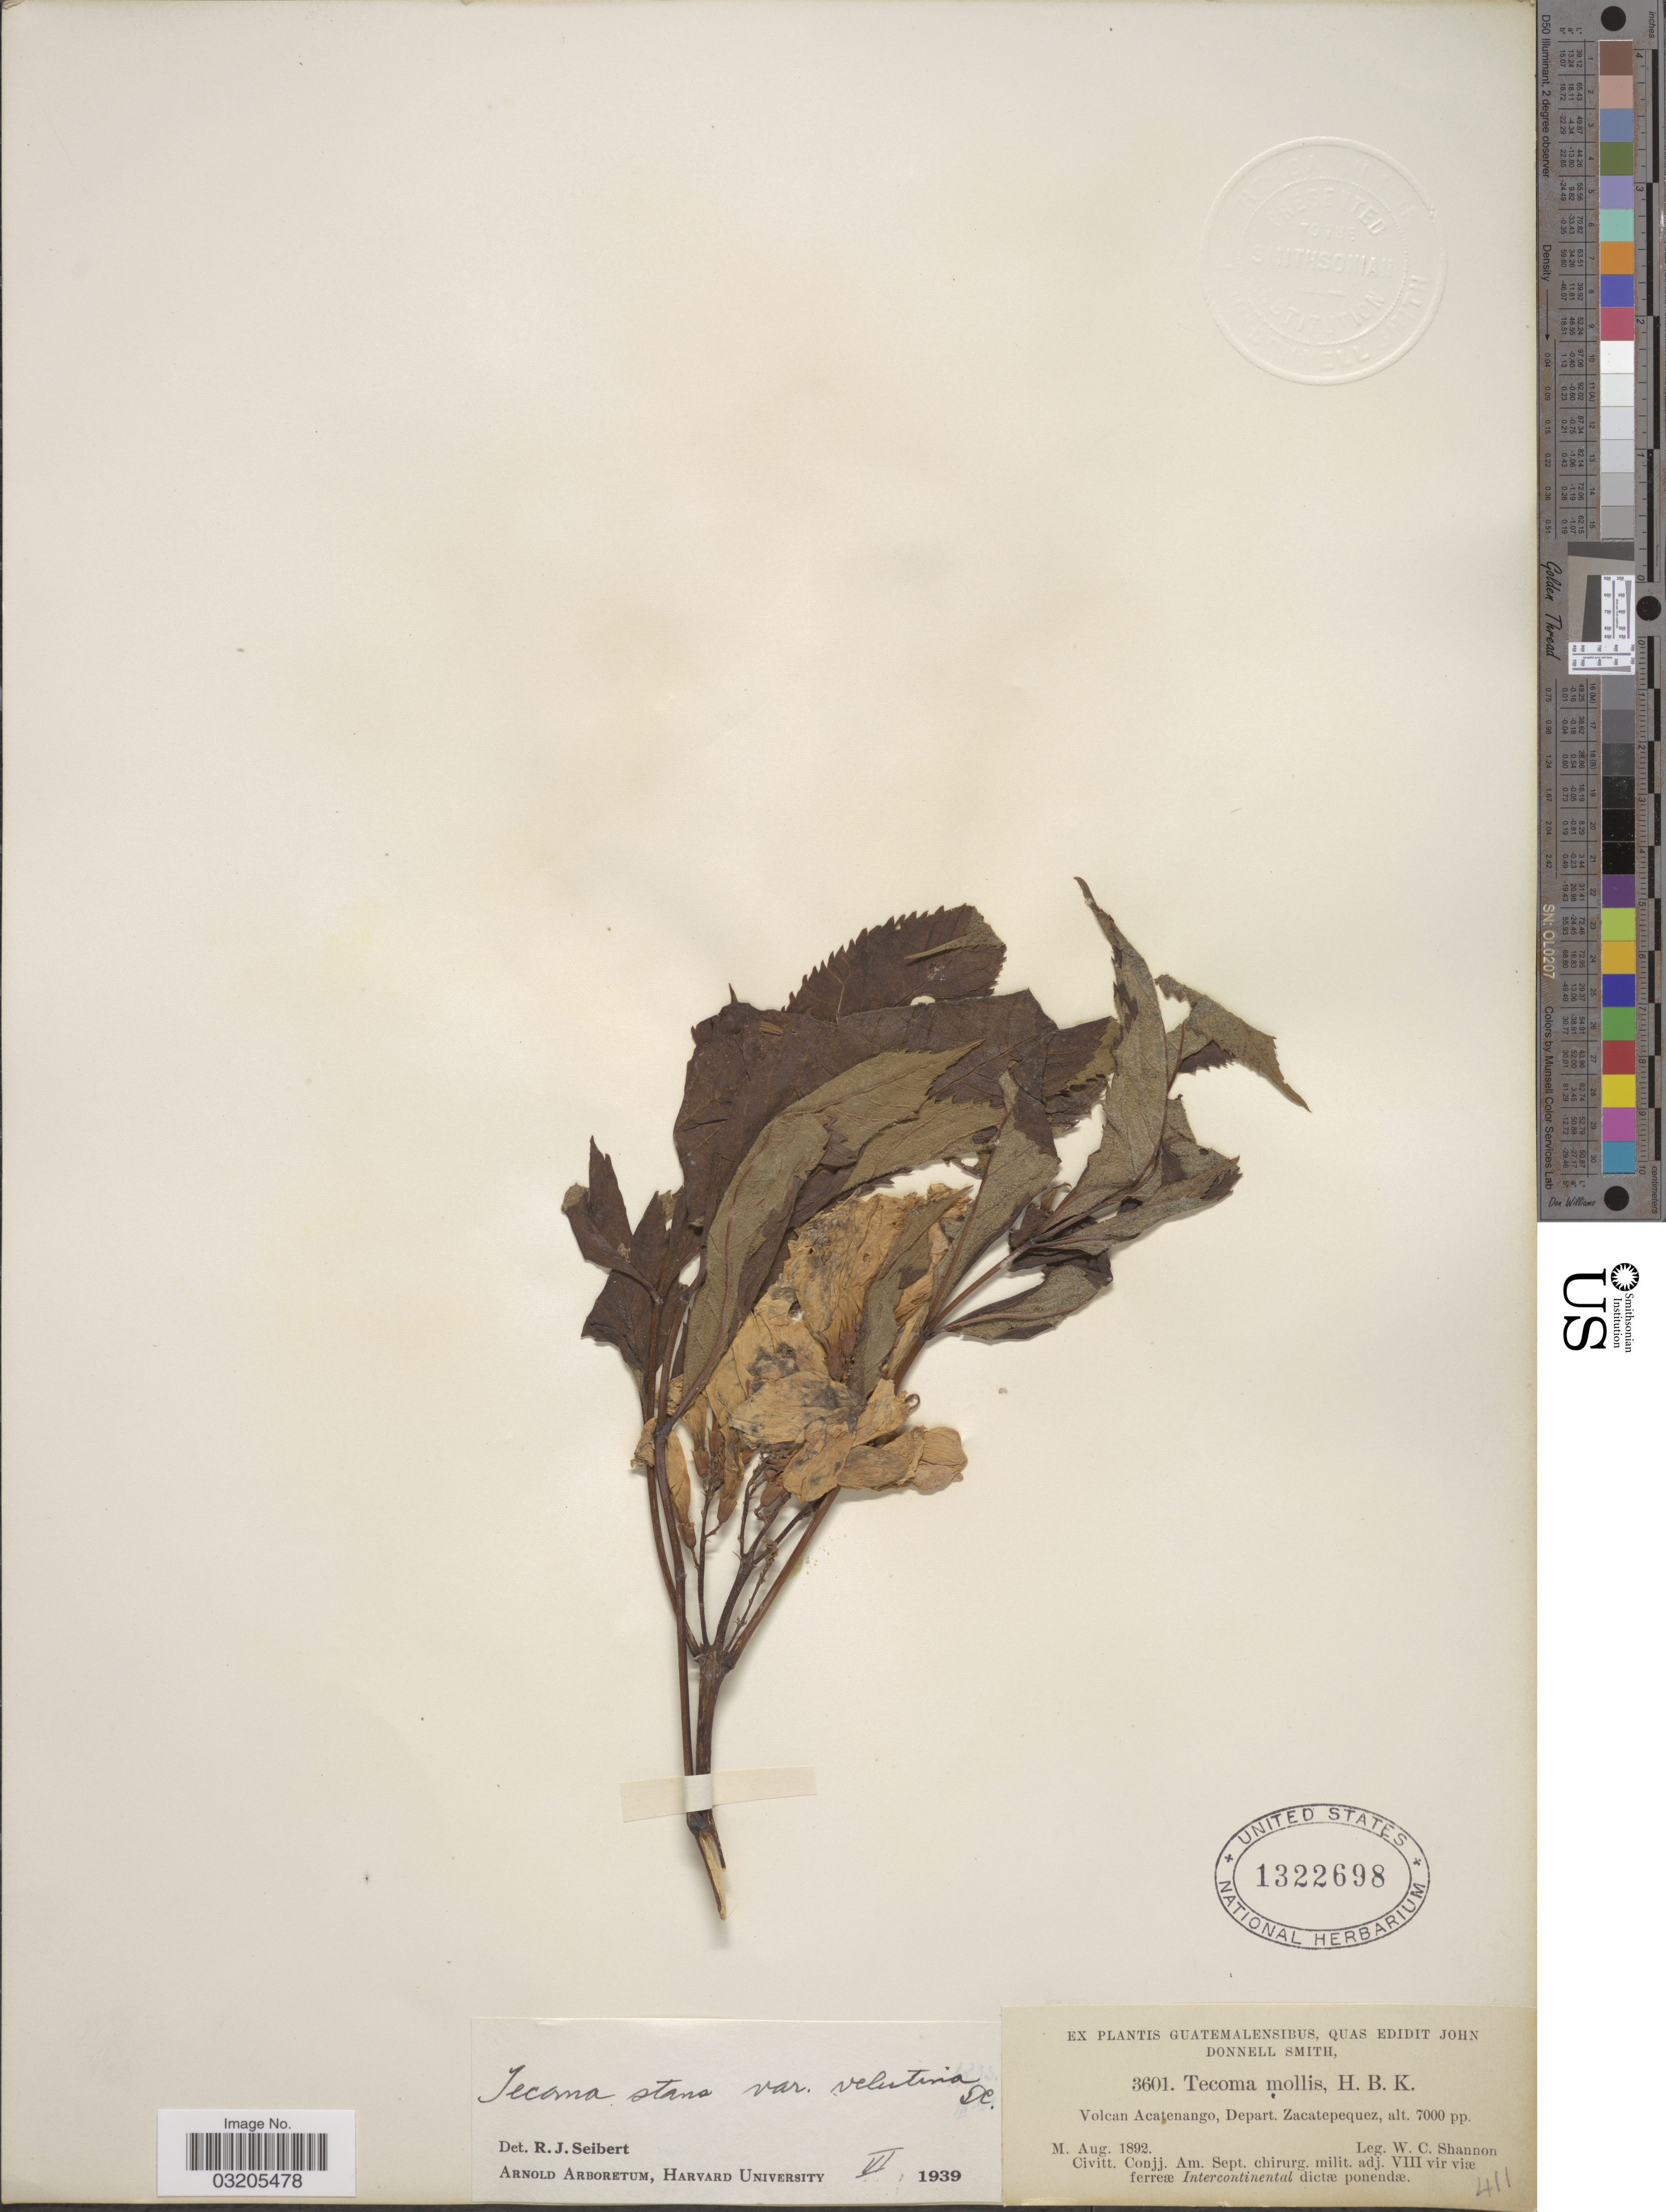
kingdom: Plantae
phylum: Tracheophyta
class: Magnoliopsida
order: Lamiales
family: Bignoniaceae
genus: Tecoma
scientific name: Tecoma stans var. velutina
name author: DC.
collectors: W. C. Shannon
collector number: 3601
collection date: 1892-08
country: Guatemala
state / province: Sacatepéquez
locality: Volcan Acatenango, Depart. Zacatepequez.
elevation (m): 2134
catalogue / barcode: US 1322698